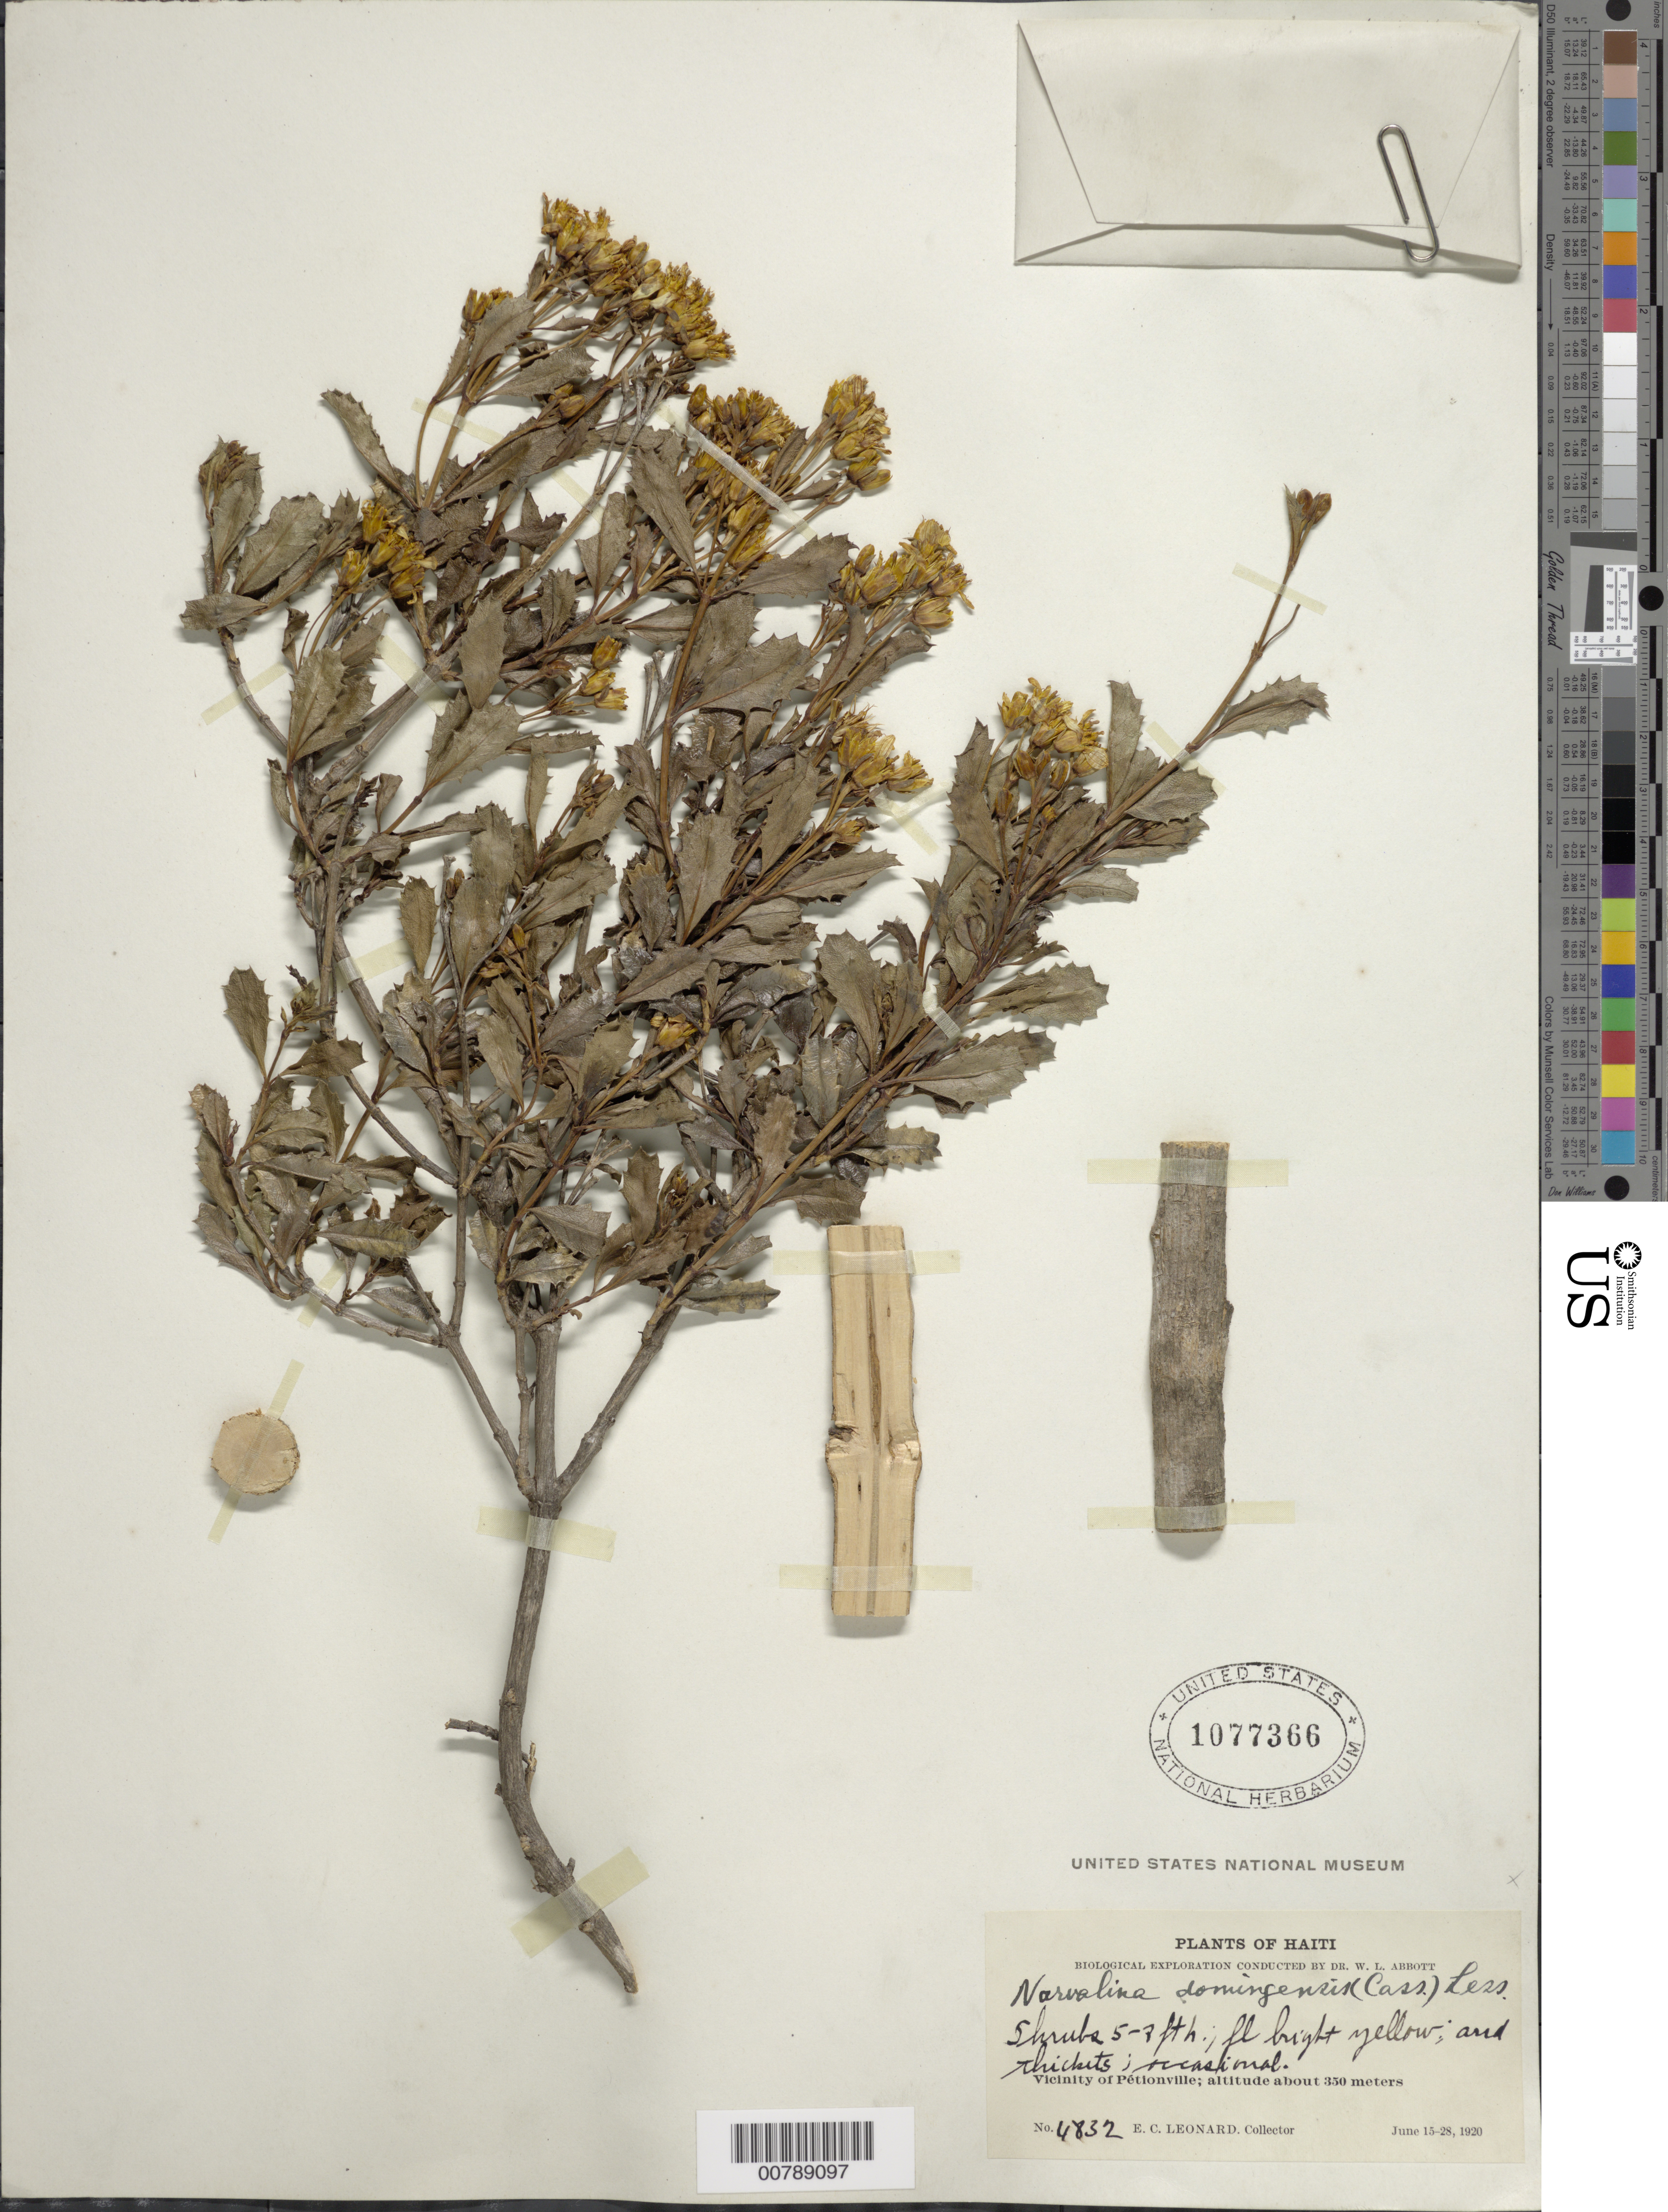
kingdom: Plantae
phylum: Tracheophyta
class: Magnoliopsida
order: Asterales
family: Asteraceae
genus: Narvalina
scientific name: Narvalina domingensis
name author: (Cass.) Less.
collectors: E. C. Leonard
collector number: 4832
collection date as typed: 15 Jun 1920 28 Jun 1920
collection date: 1920-06-15/1920-06-28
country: Haiti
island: Hispaniola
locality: Vicinity of Pétionville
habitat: Thickets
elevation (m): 350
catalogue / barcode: US 1077366